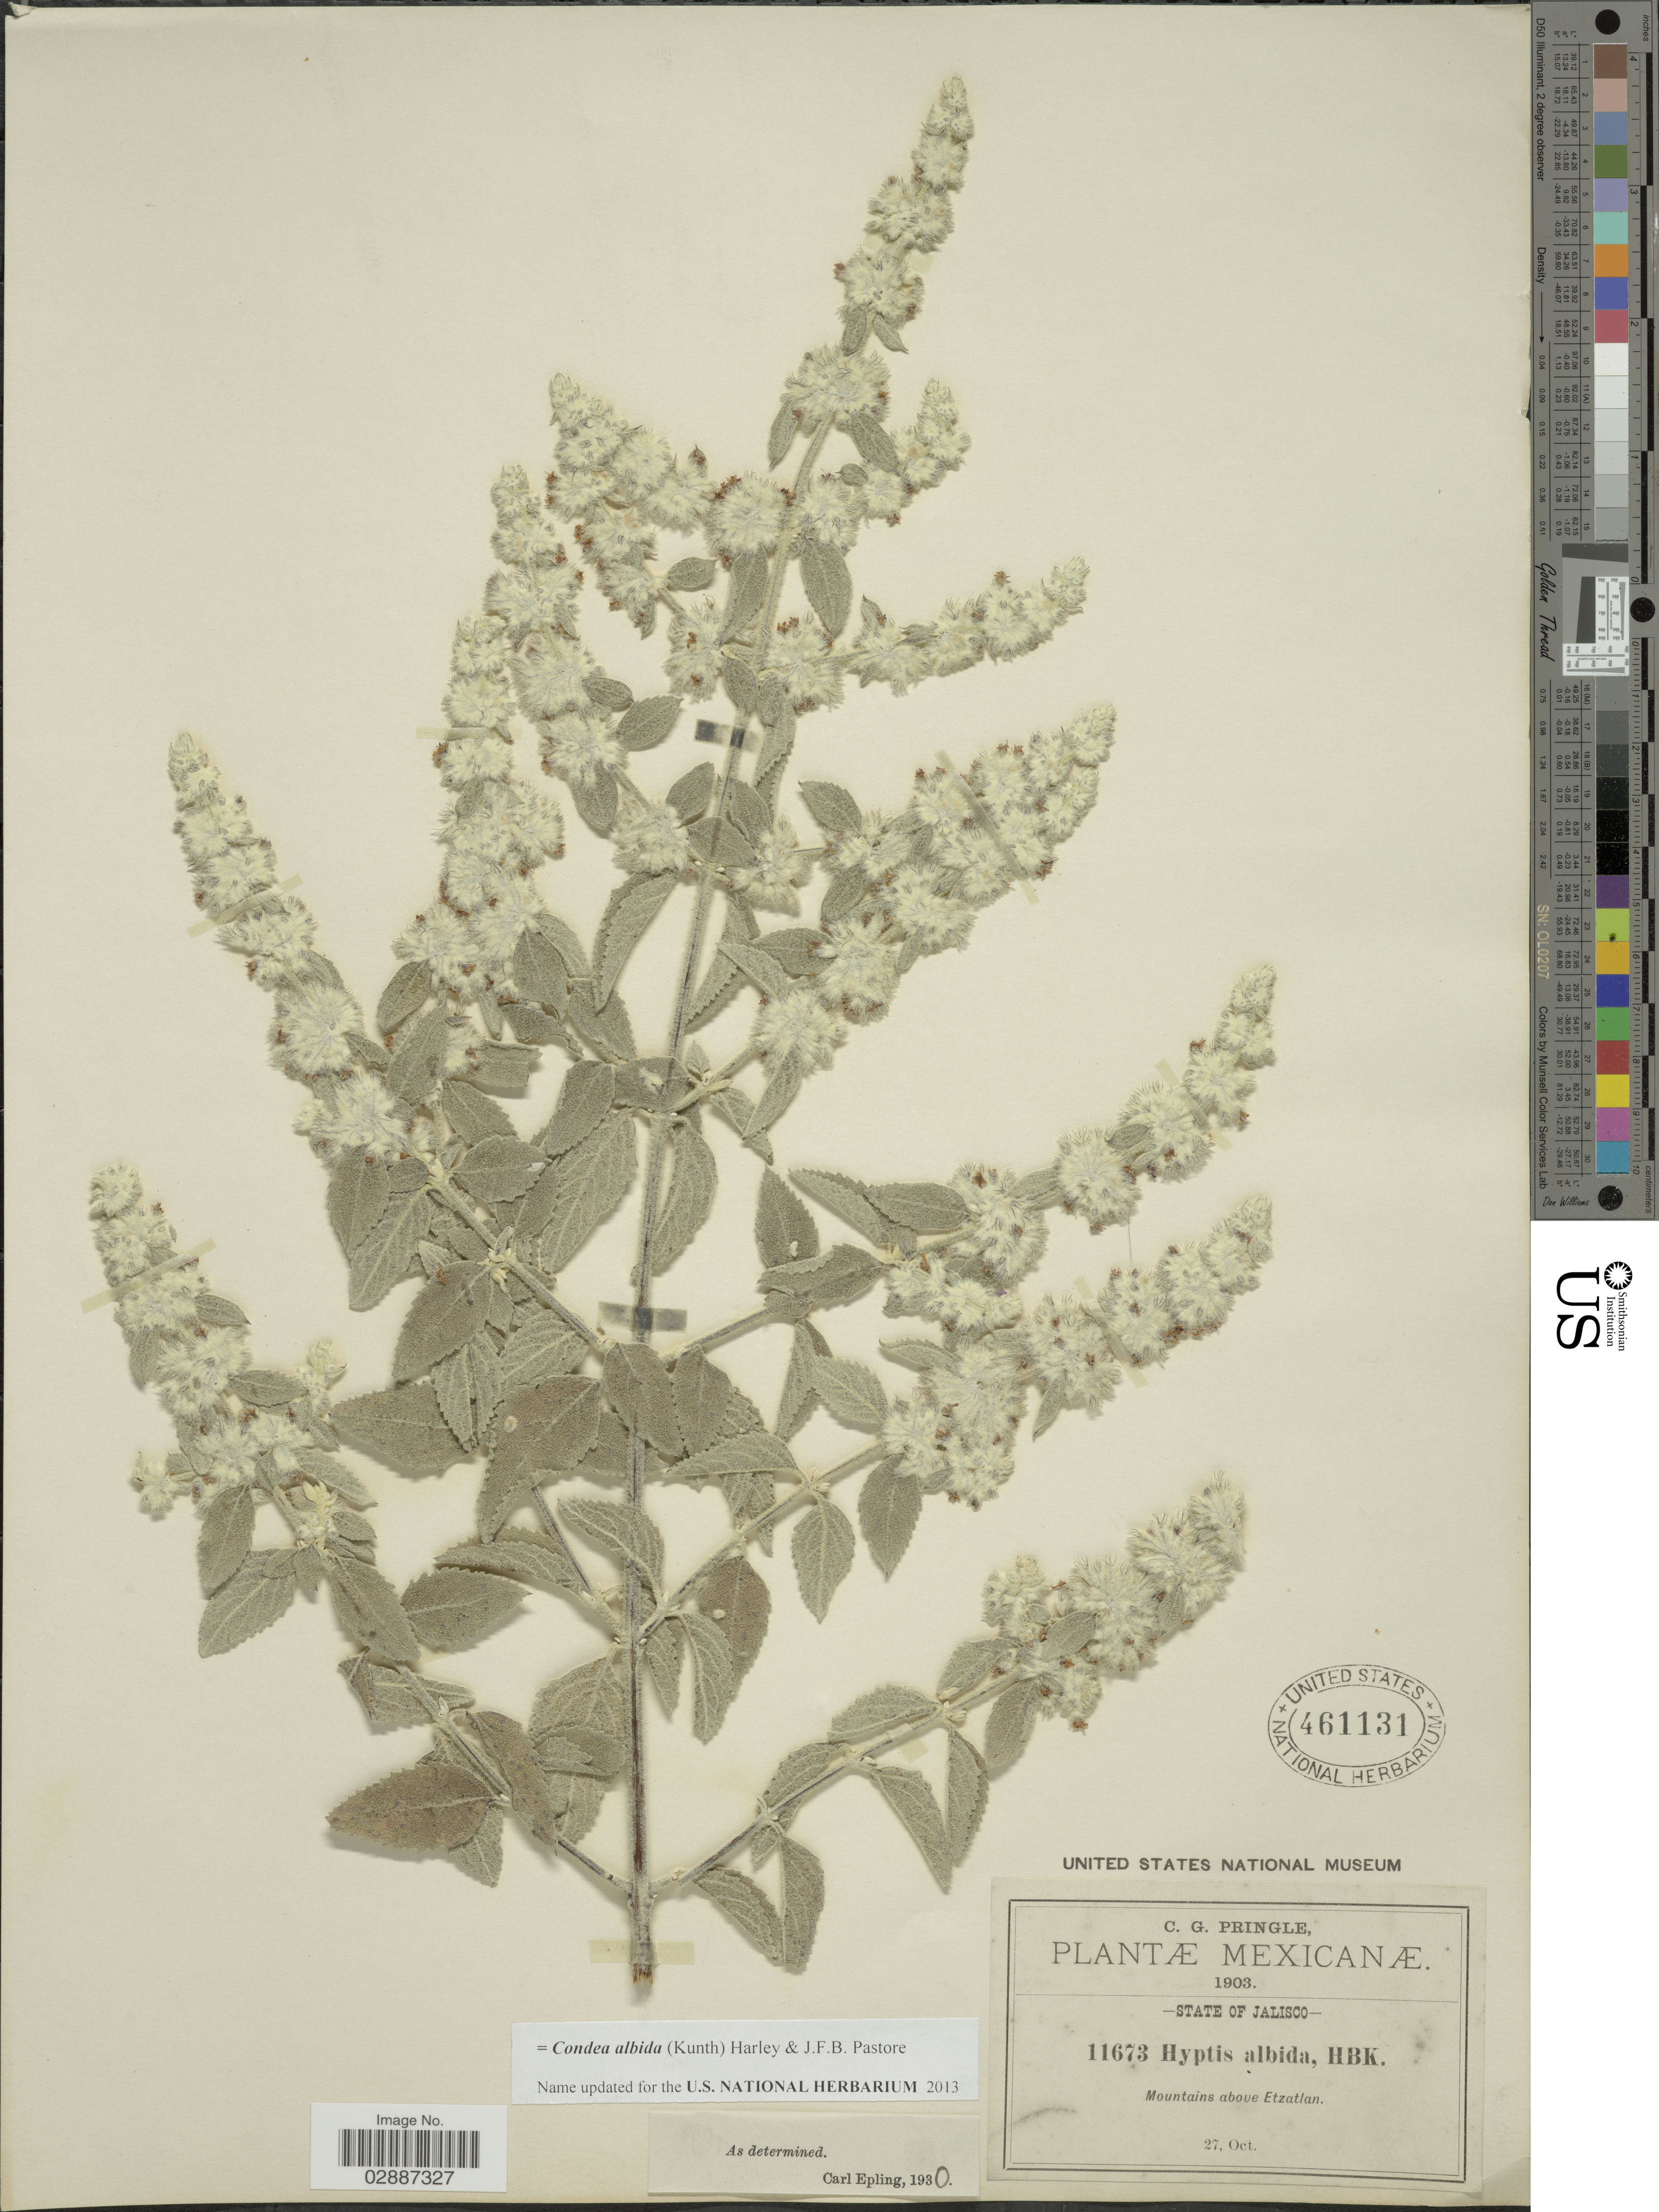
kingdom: Plantae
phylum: Tracheophyta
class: Magnoliopsida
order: Lamiales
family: Lamiaceae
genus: Condea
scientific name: Condea albida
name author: (Kunth) Harley & J.F.B. Pastore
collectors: C. G. Pringle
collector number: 11673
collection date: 1903-10-27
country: Mexico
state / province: Jalisco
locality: Mountains above Etzatlan.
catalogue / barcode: US 461131